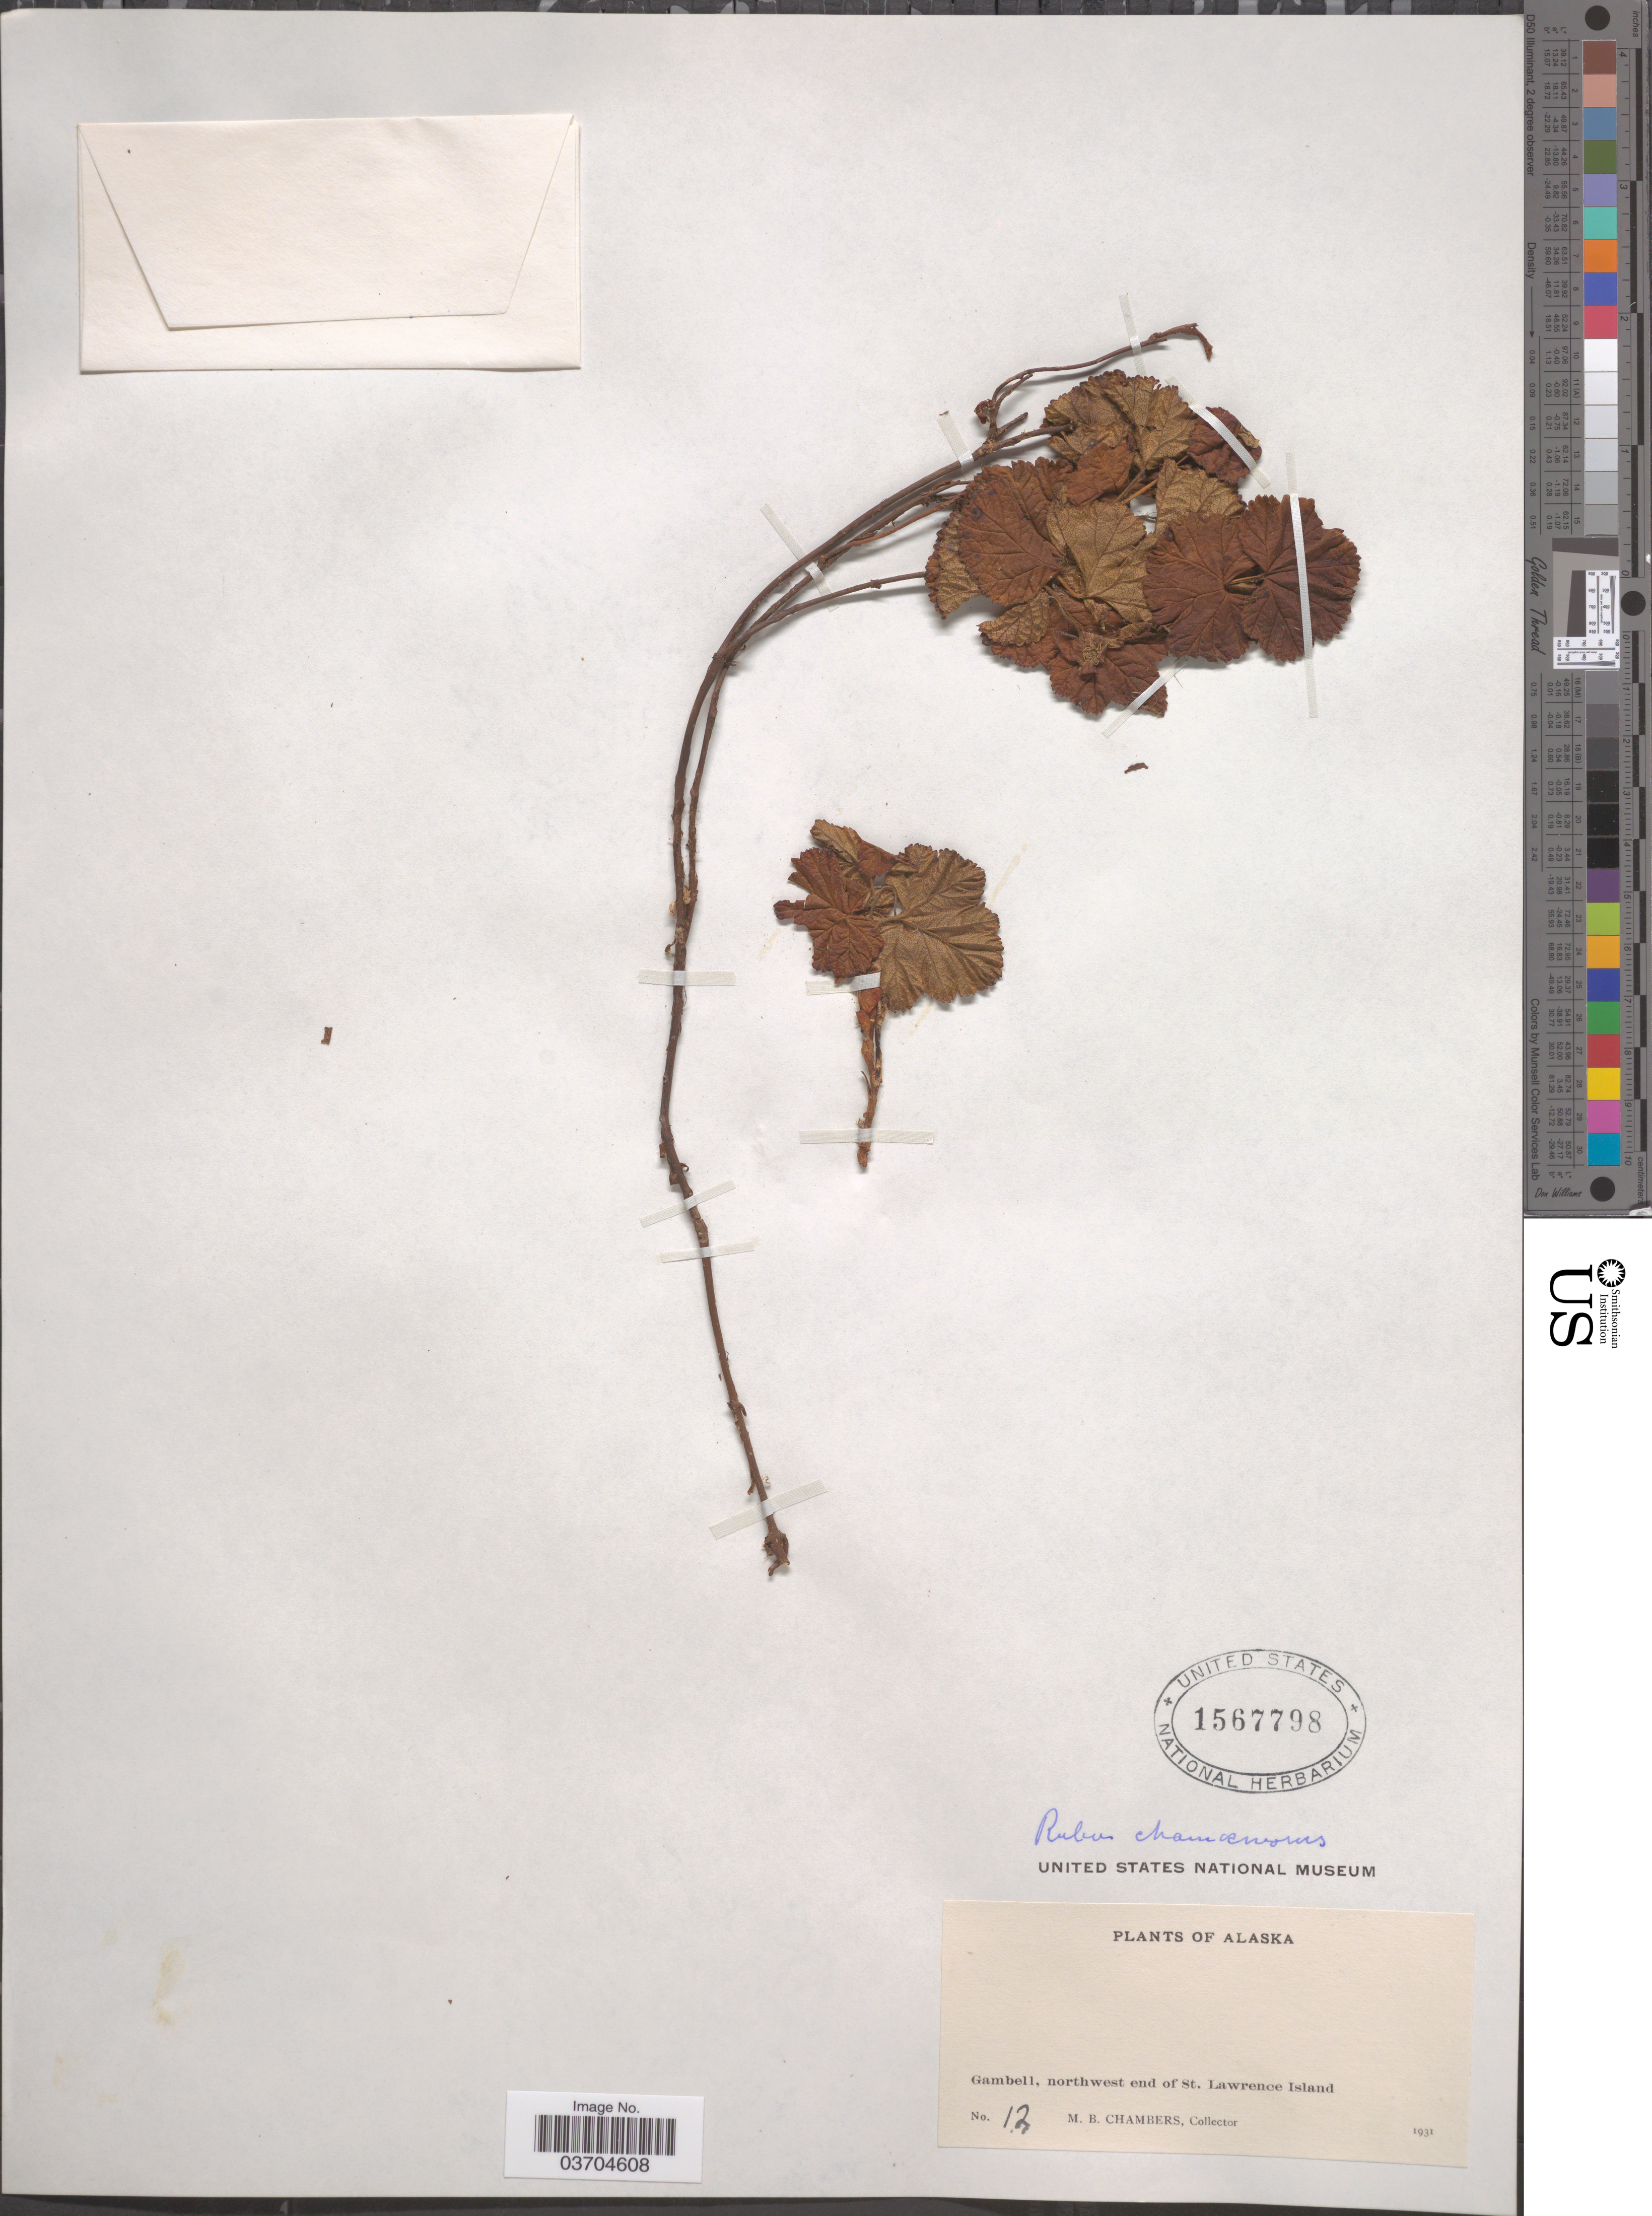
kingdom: Plantae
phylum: Tracheophyta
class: Magnoliopsida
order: Rosales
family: Rosaceae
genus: Rubus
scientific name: Rubus chamaemorus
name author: L.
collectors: M. Chambers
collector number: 12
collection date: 1931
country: United States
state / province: Alaska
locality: Gambell, northwest end of St. Lawrence Island.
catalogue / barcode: US 1567798